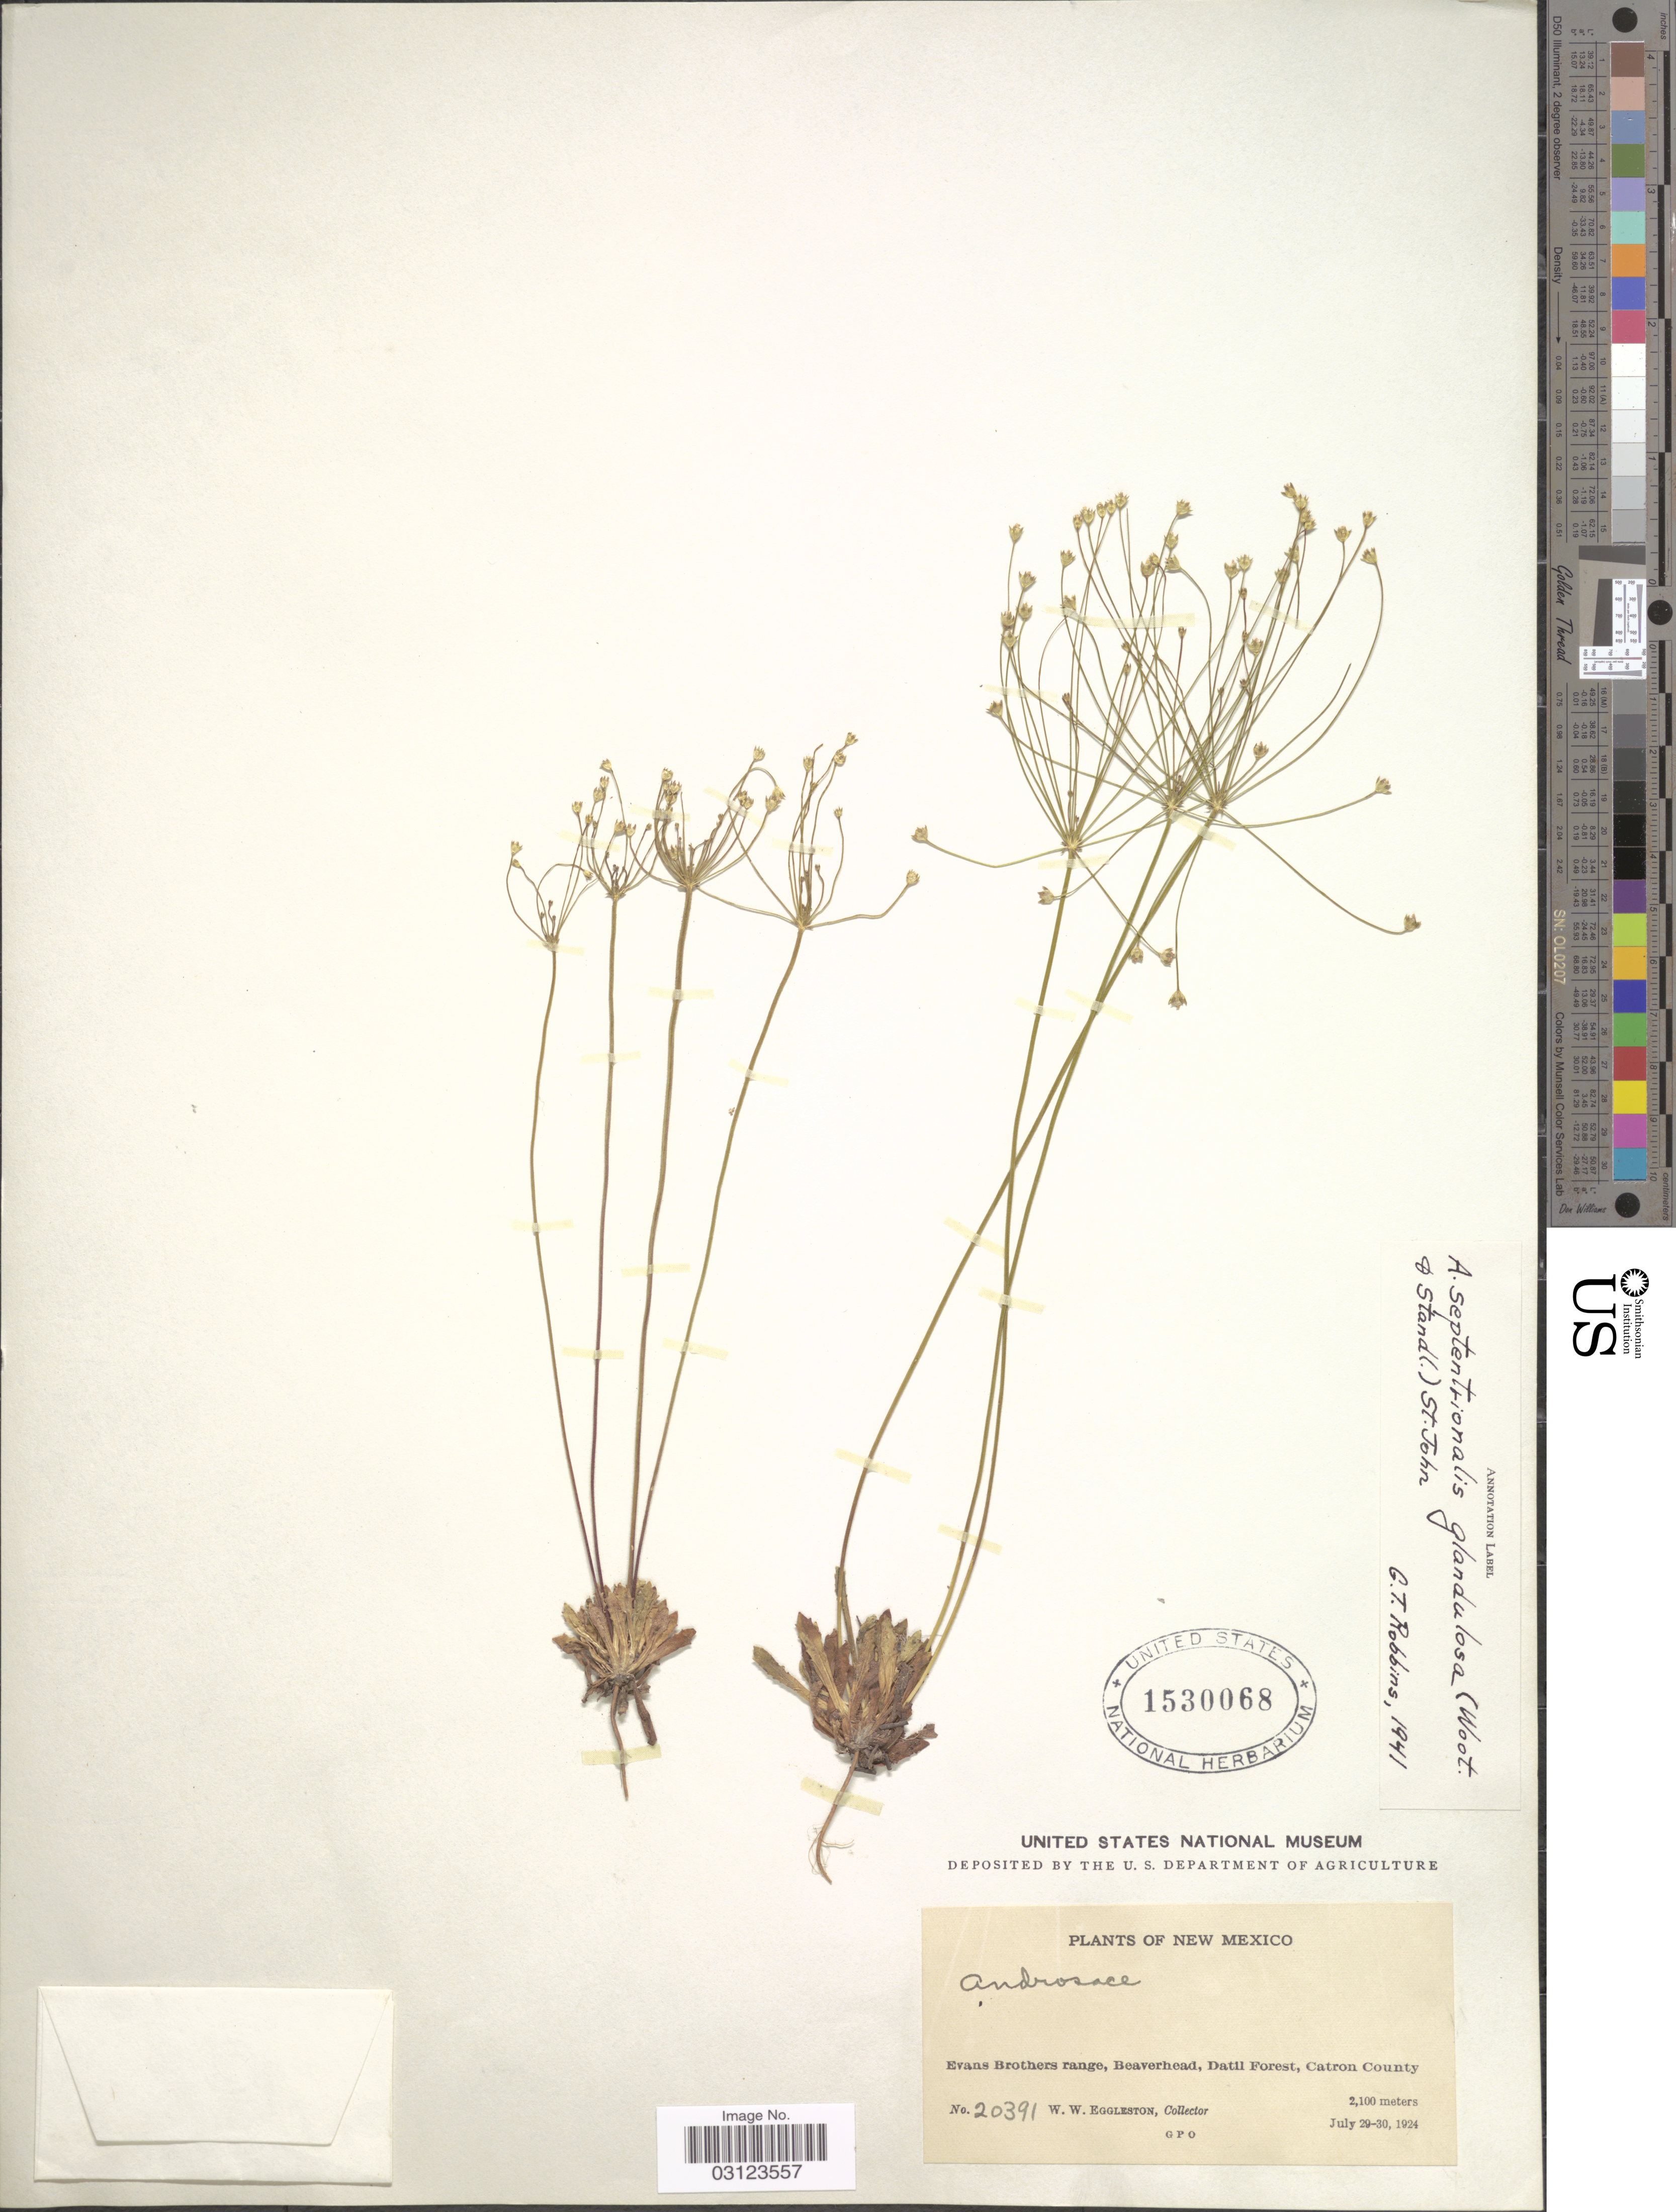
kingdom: Plantae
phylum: Tracheophyta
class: Magnoliopsida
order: Ericales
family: Primulaceae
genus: Androsace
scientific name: Androsace septentrionalis subsp. glandulosa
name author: (Wooton & Standl.) G.T. Robbins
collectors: W. W. Eggleston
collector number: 20391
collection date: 1924-07-29/1924-07-30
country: United States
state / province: New Mexico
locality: Evans Brothers range, Beaverhead, Datil Forest, Catron County.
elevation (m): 2100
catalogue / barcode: US 1530068